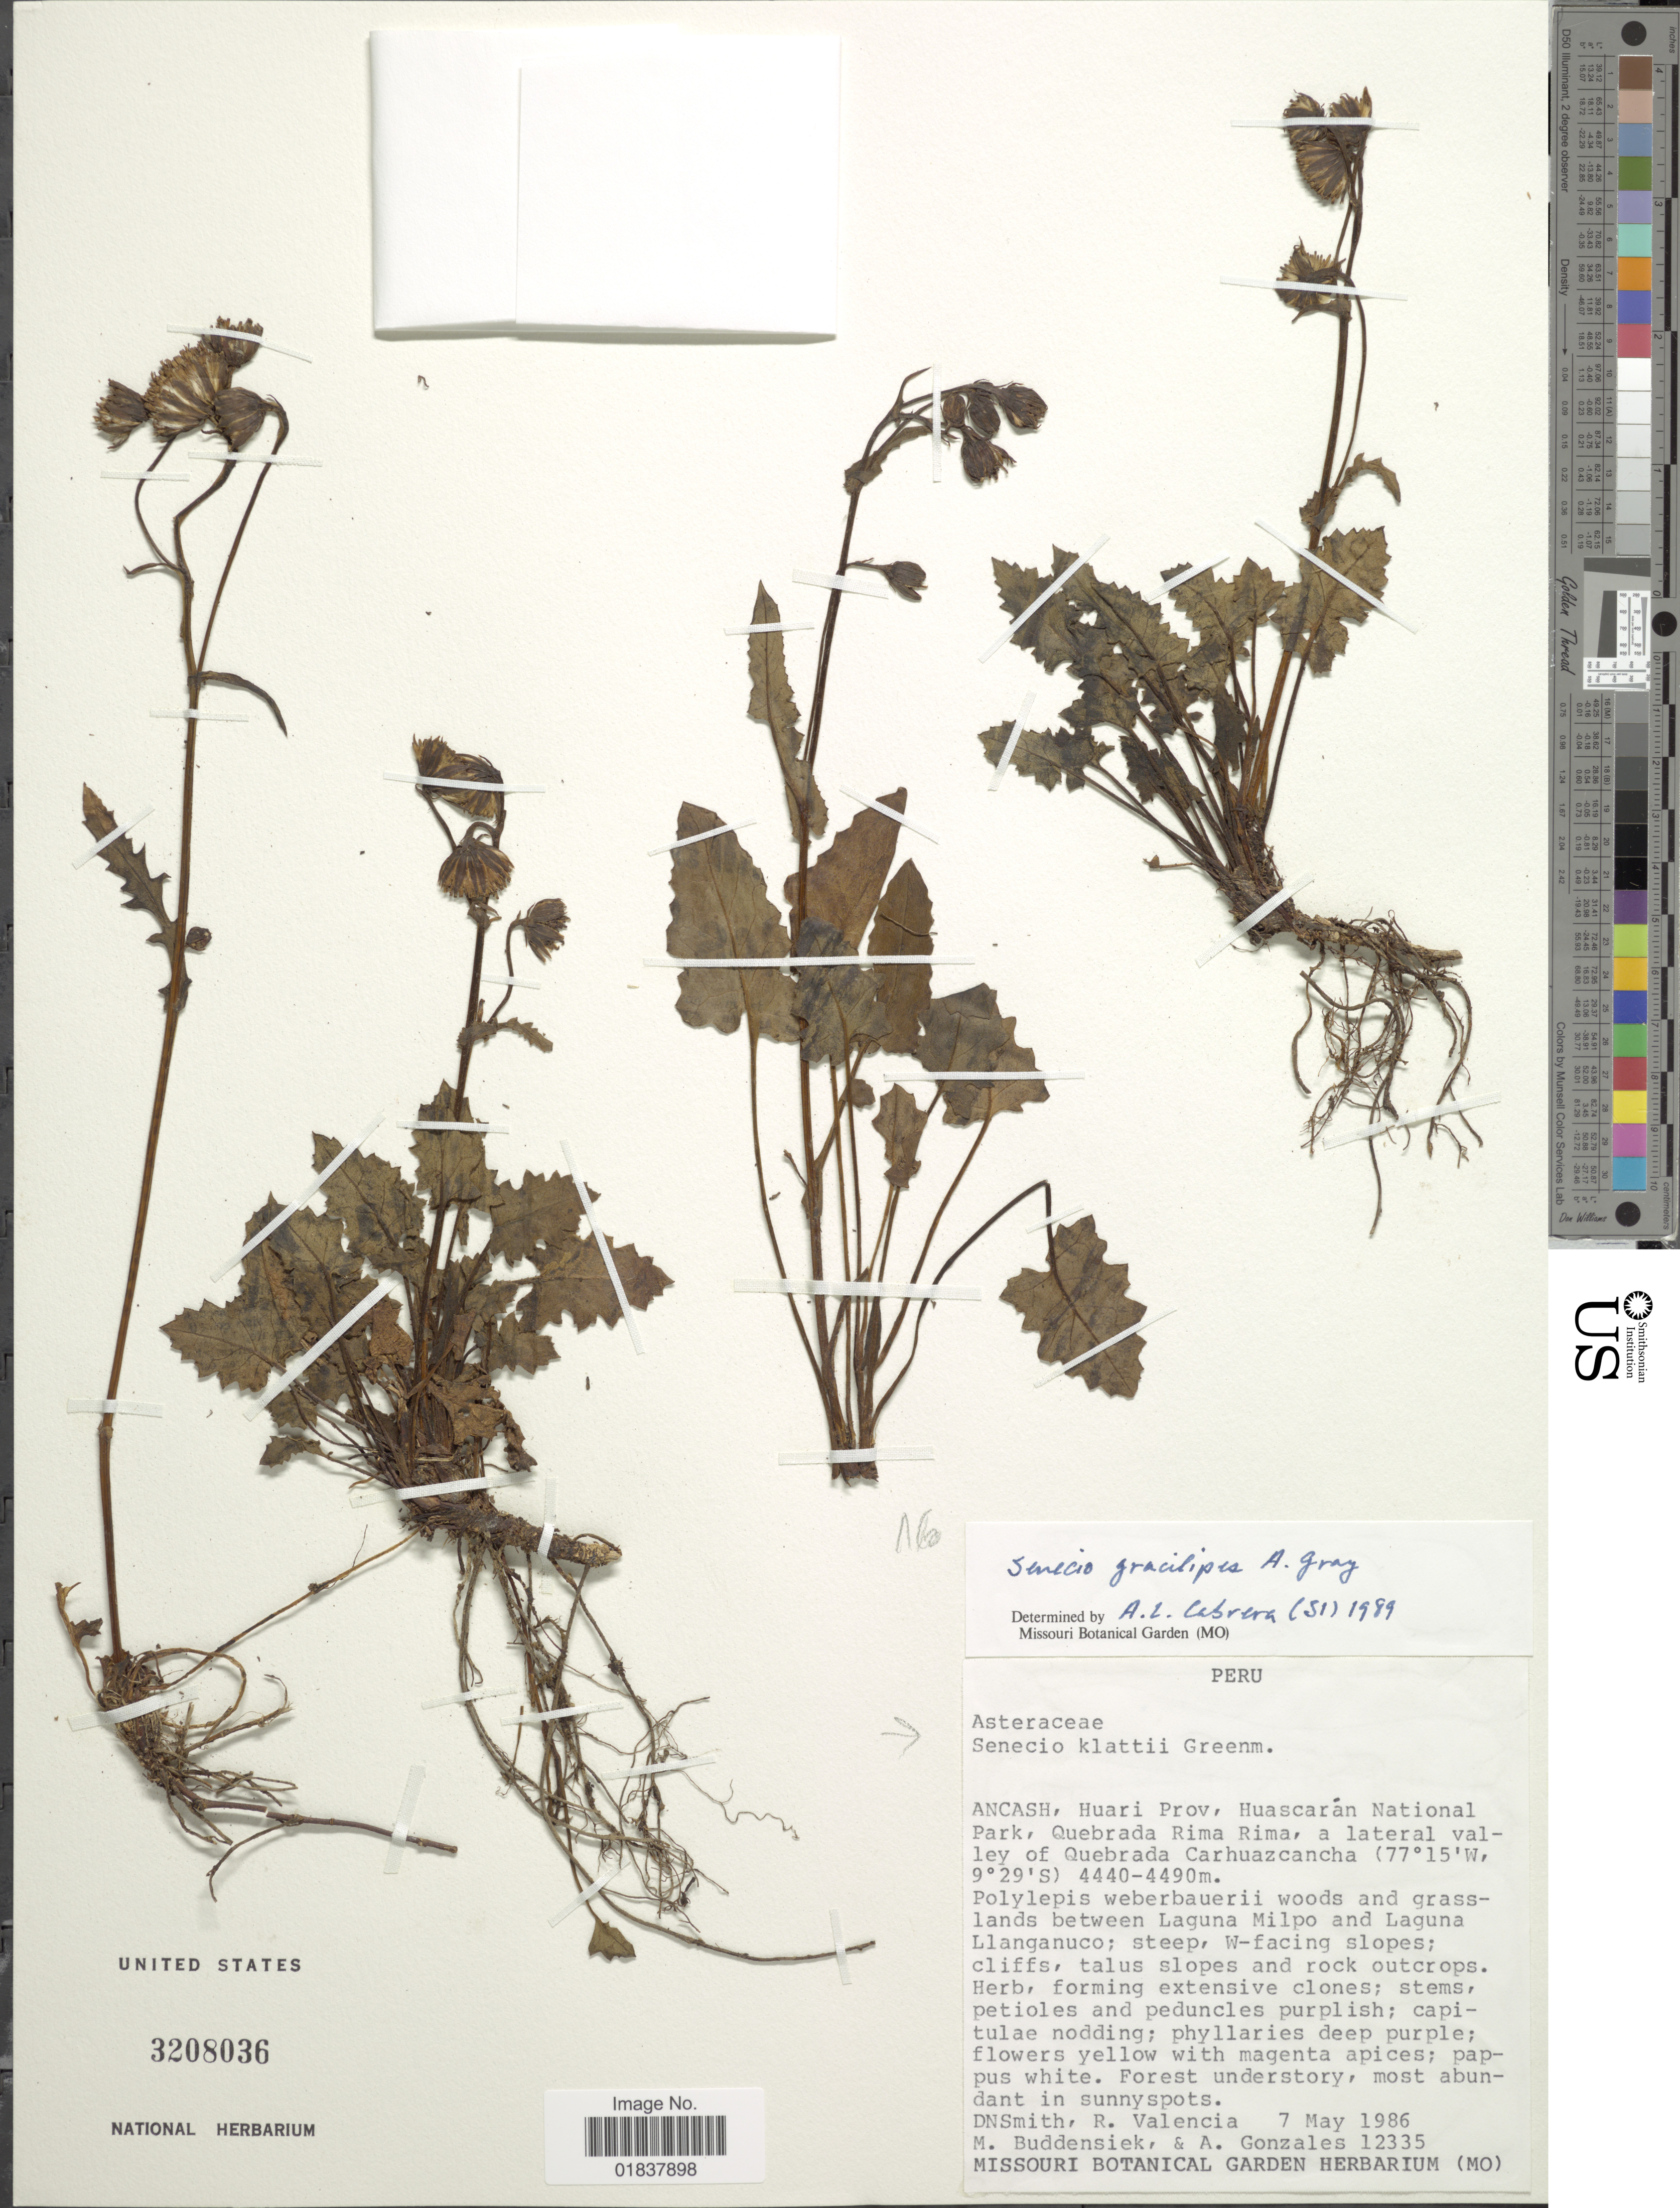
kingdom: Plantae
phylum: Tracheophyta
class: Magnoliopsida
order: Asterales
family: Asteraceae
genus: Senecio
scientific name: Senecio klattii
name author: Greenm.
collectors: D. Smith, R. Valencia, M. Buddensiek & A. Gonzáles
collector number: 12335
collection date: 1986-05-07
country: Peru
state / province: Ancash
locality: Huari Prov., Huascaran National Park, Quebrada Rima Rima, a lateral valley of Quebrada Carhuazcancha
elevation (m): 4440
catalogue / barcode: US 3208036